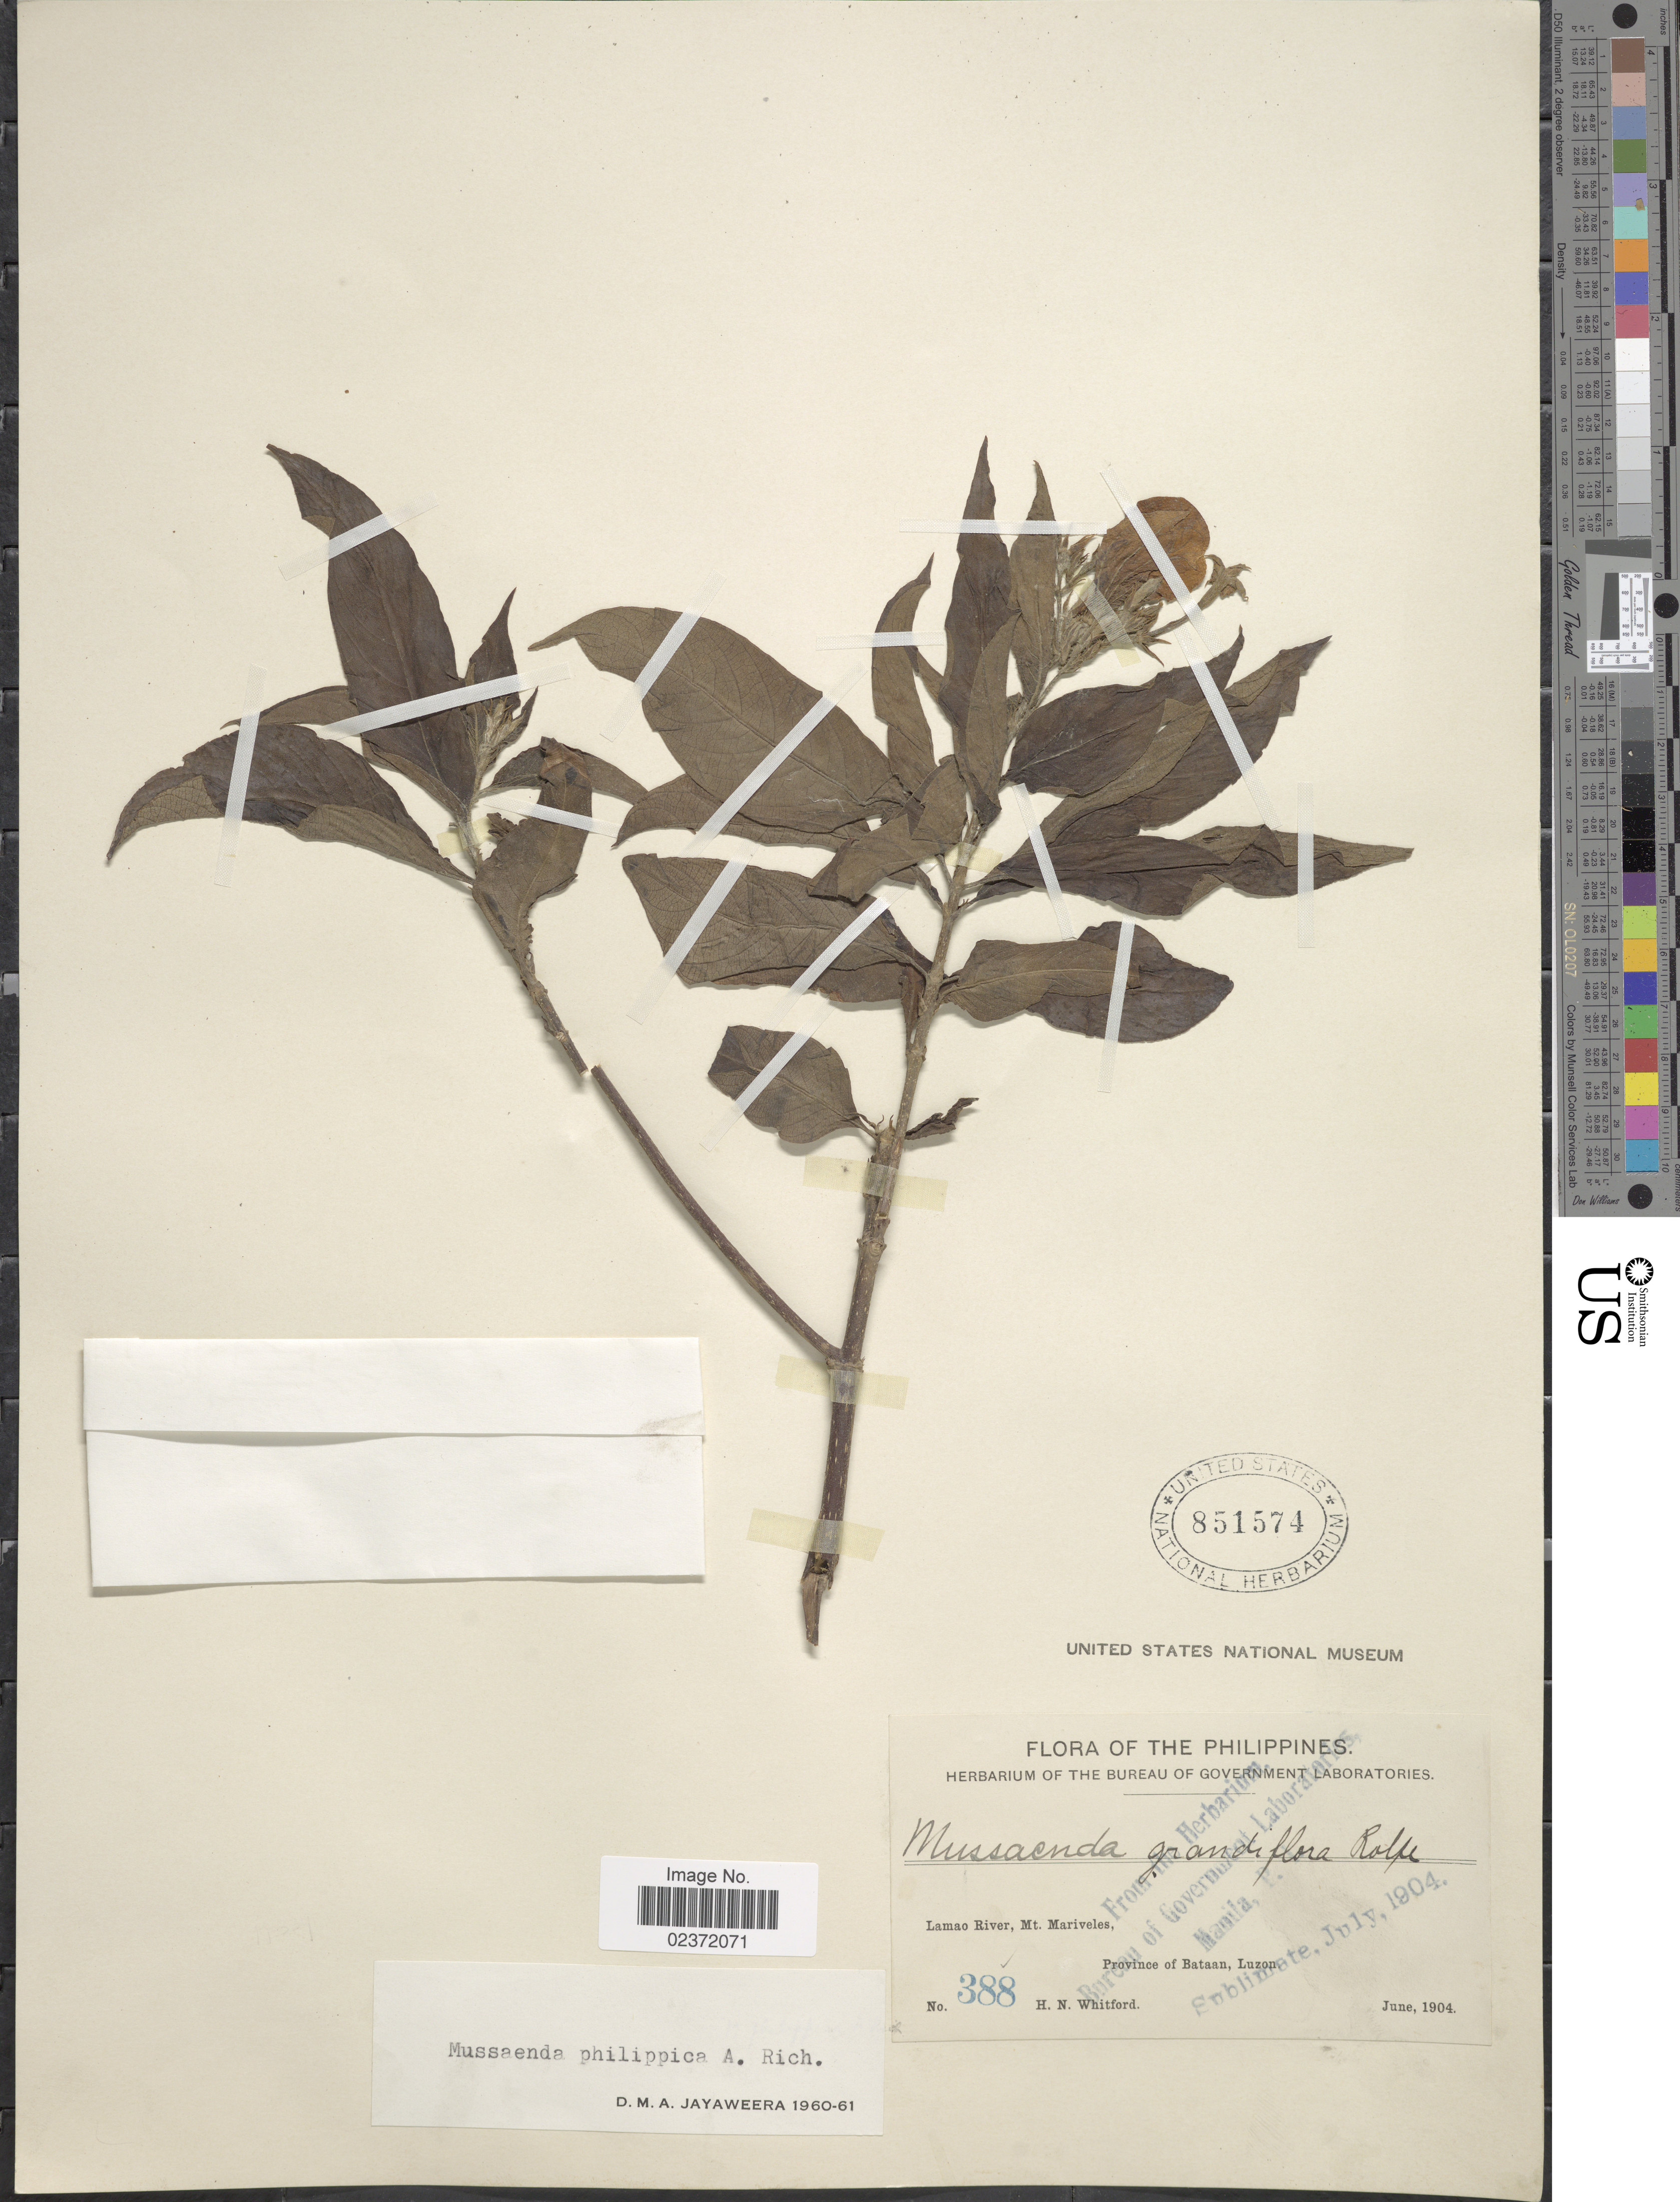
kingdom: Plantae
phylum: Tracheophyta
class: Magnoliopsida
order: Gentianales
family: Rubiaceae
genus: Mussaenda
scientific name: Mussaenda philippica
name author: A. Rich.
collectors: H. N. Whitford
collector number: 388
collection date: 1904-06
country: Philippines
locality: Lamao River, Mt. Mariveles, Province of Bataan, Luzon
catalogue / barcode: US 851574